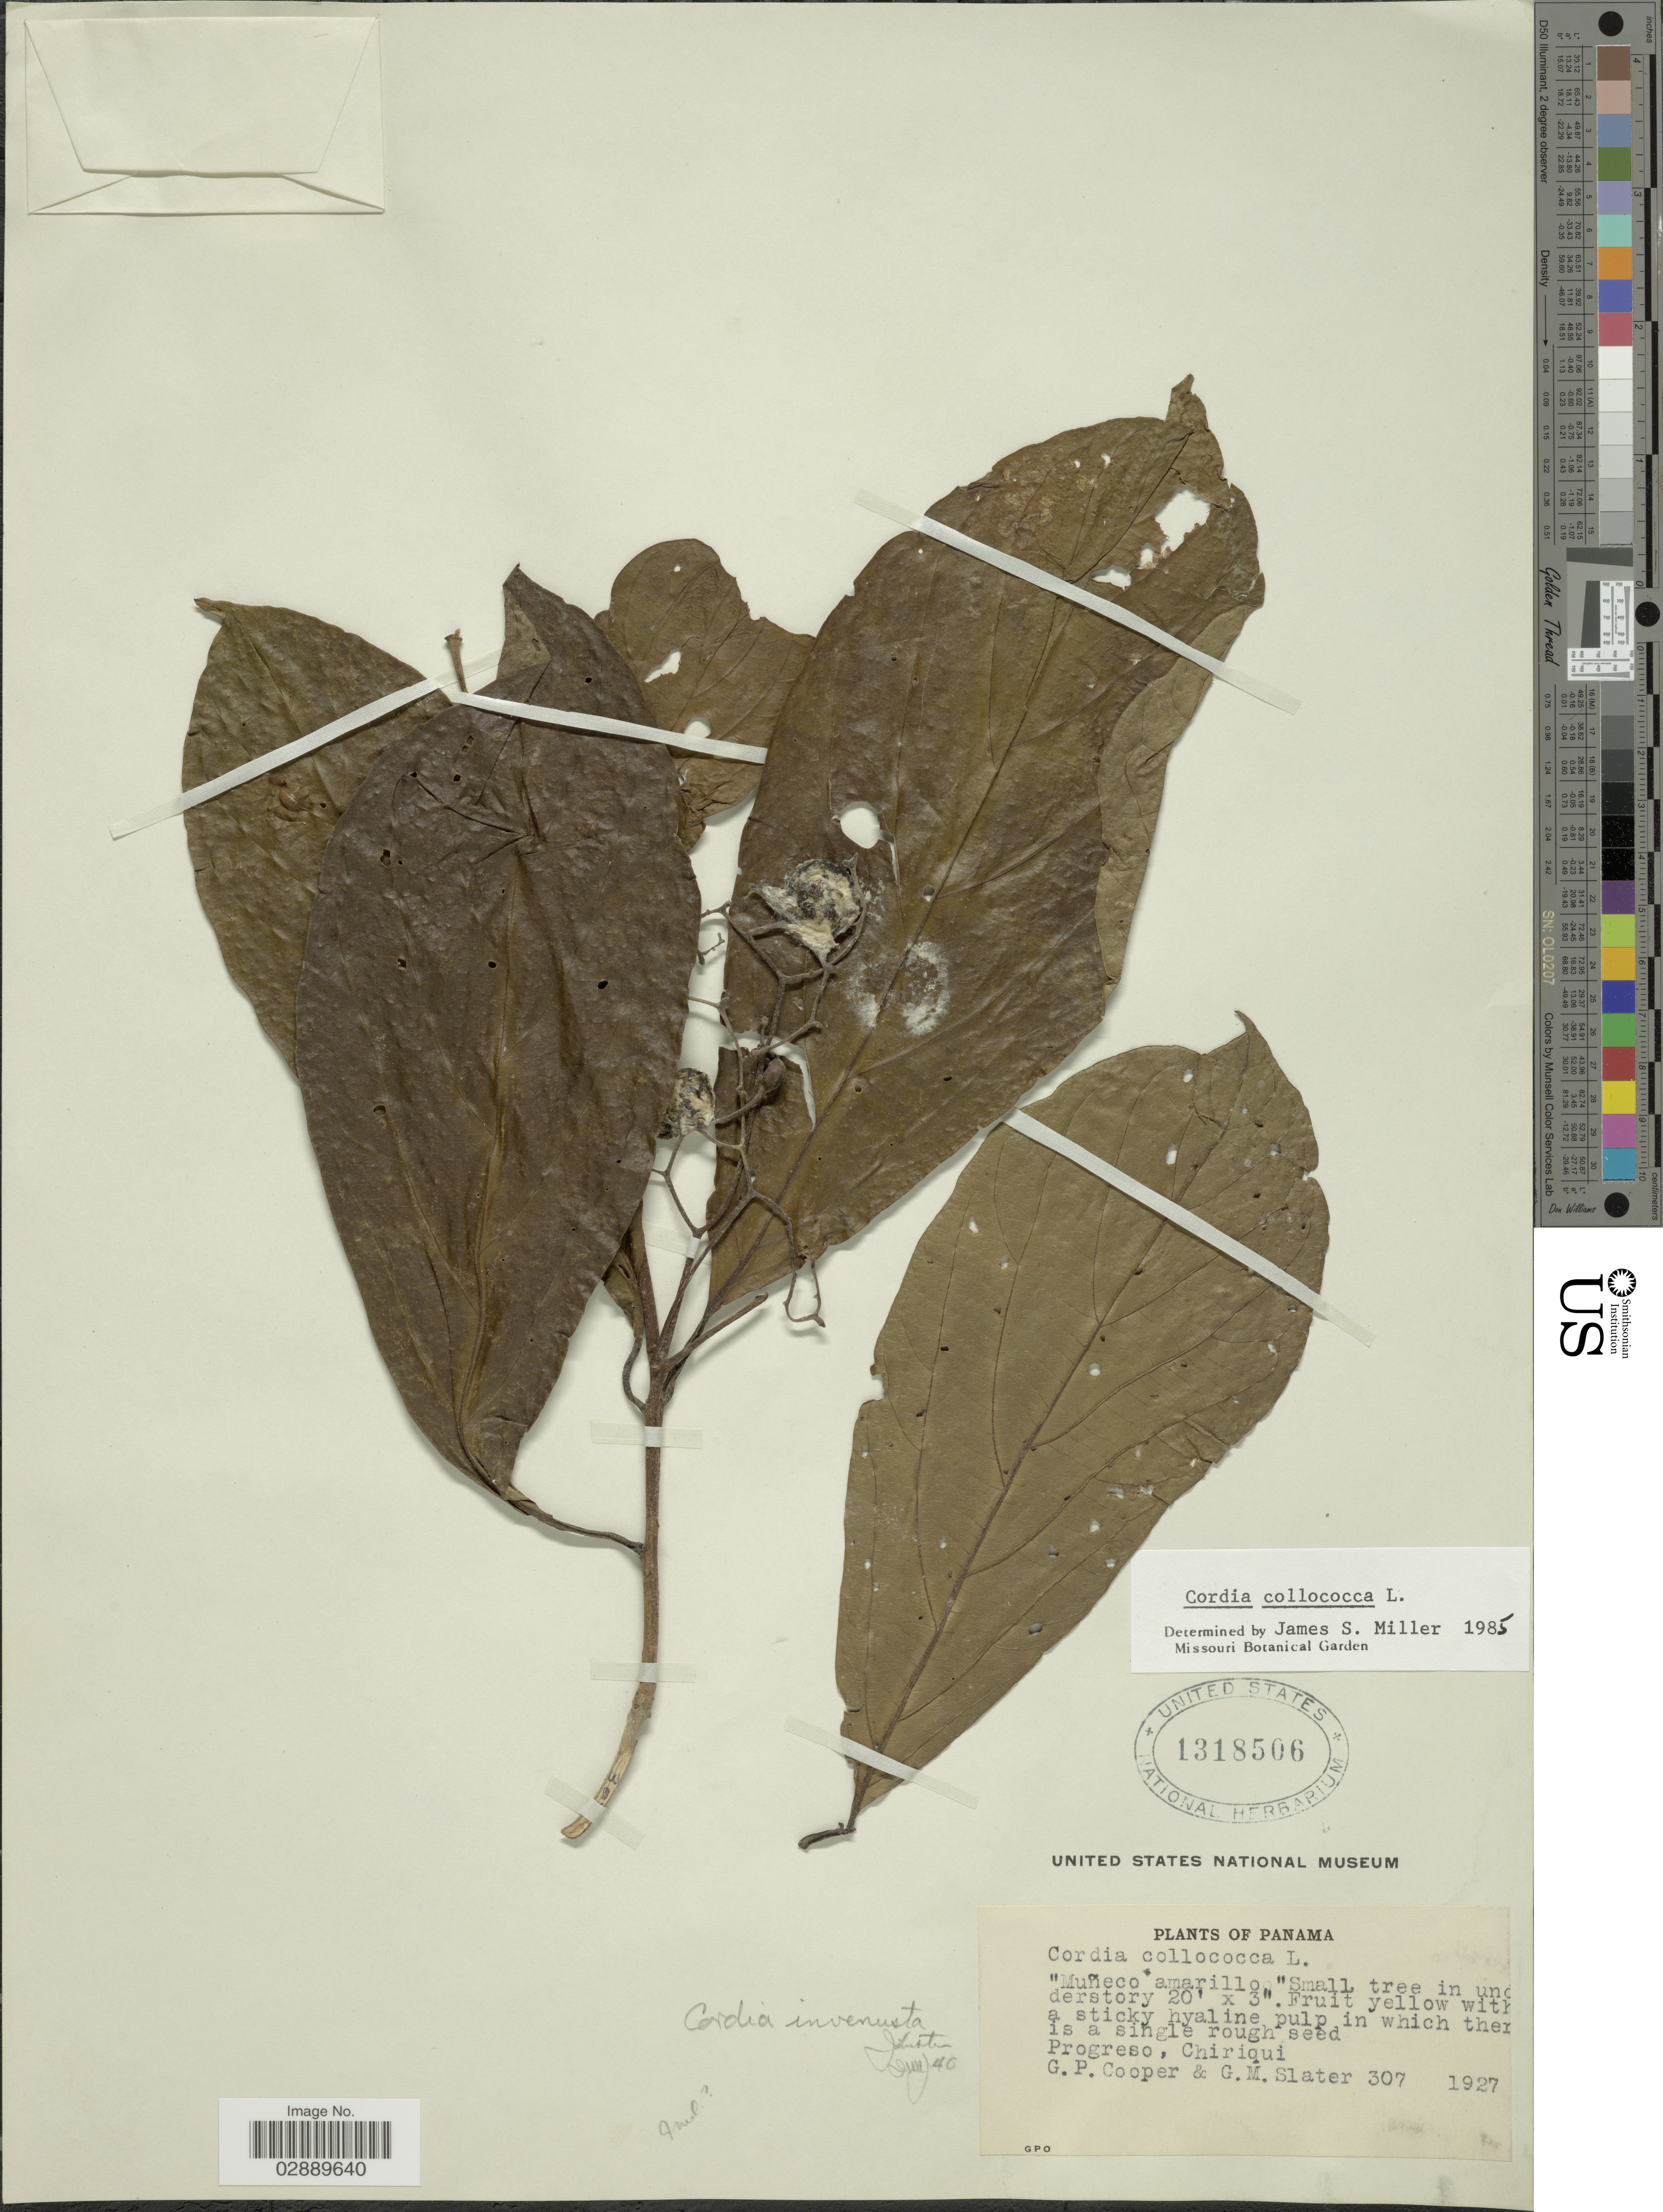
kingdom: Plantae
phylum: Tracheophyta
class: Magnoliopsida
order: Boraginales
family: Cordiaceae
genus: Cordia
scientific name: Cordia collococca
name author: L.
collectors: G. Cooper & G. Slater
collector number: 307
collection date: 1927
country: Panama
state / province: Chiriqui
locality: Progreso.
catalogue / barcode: US 1318506